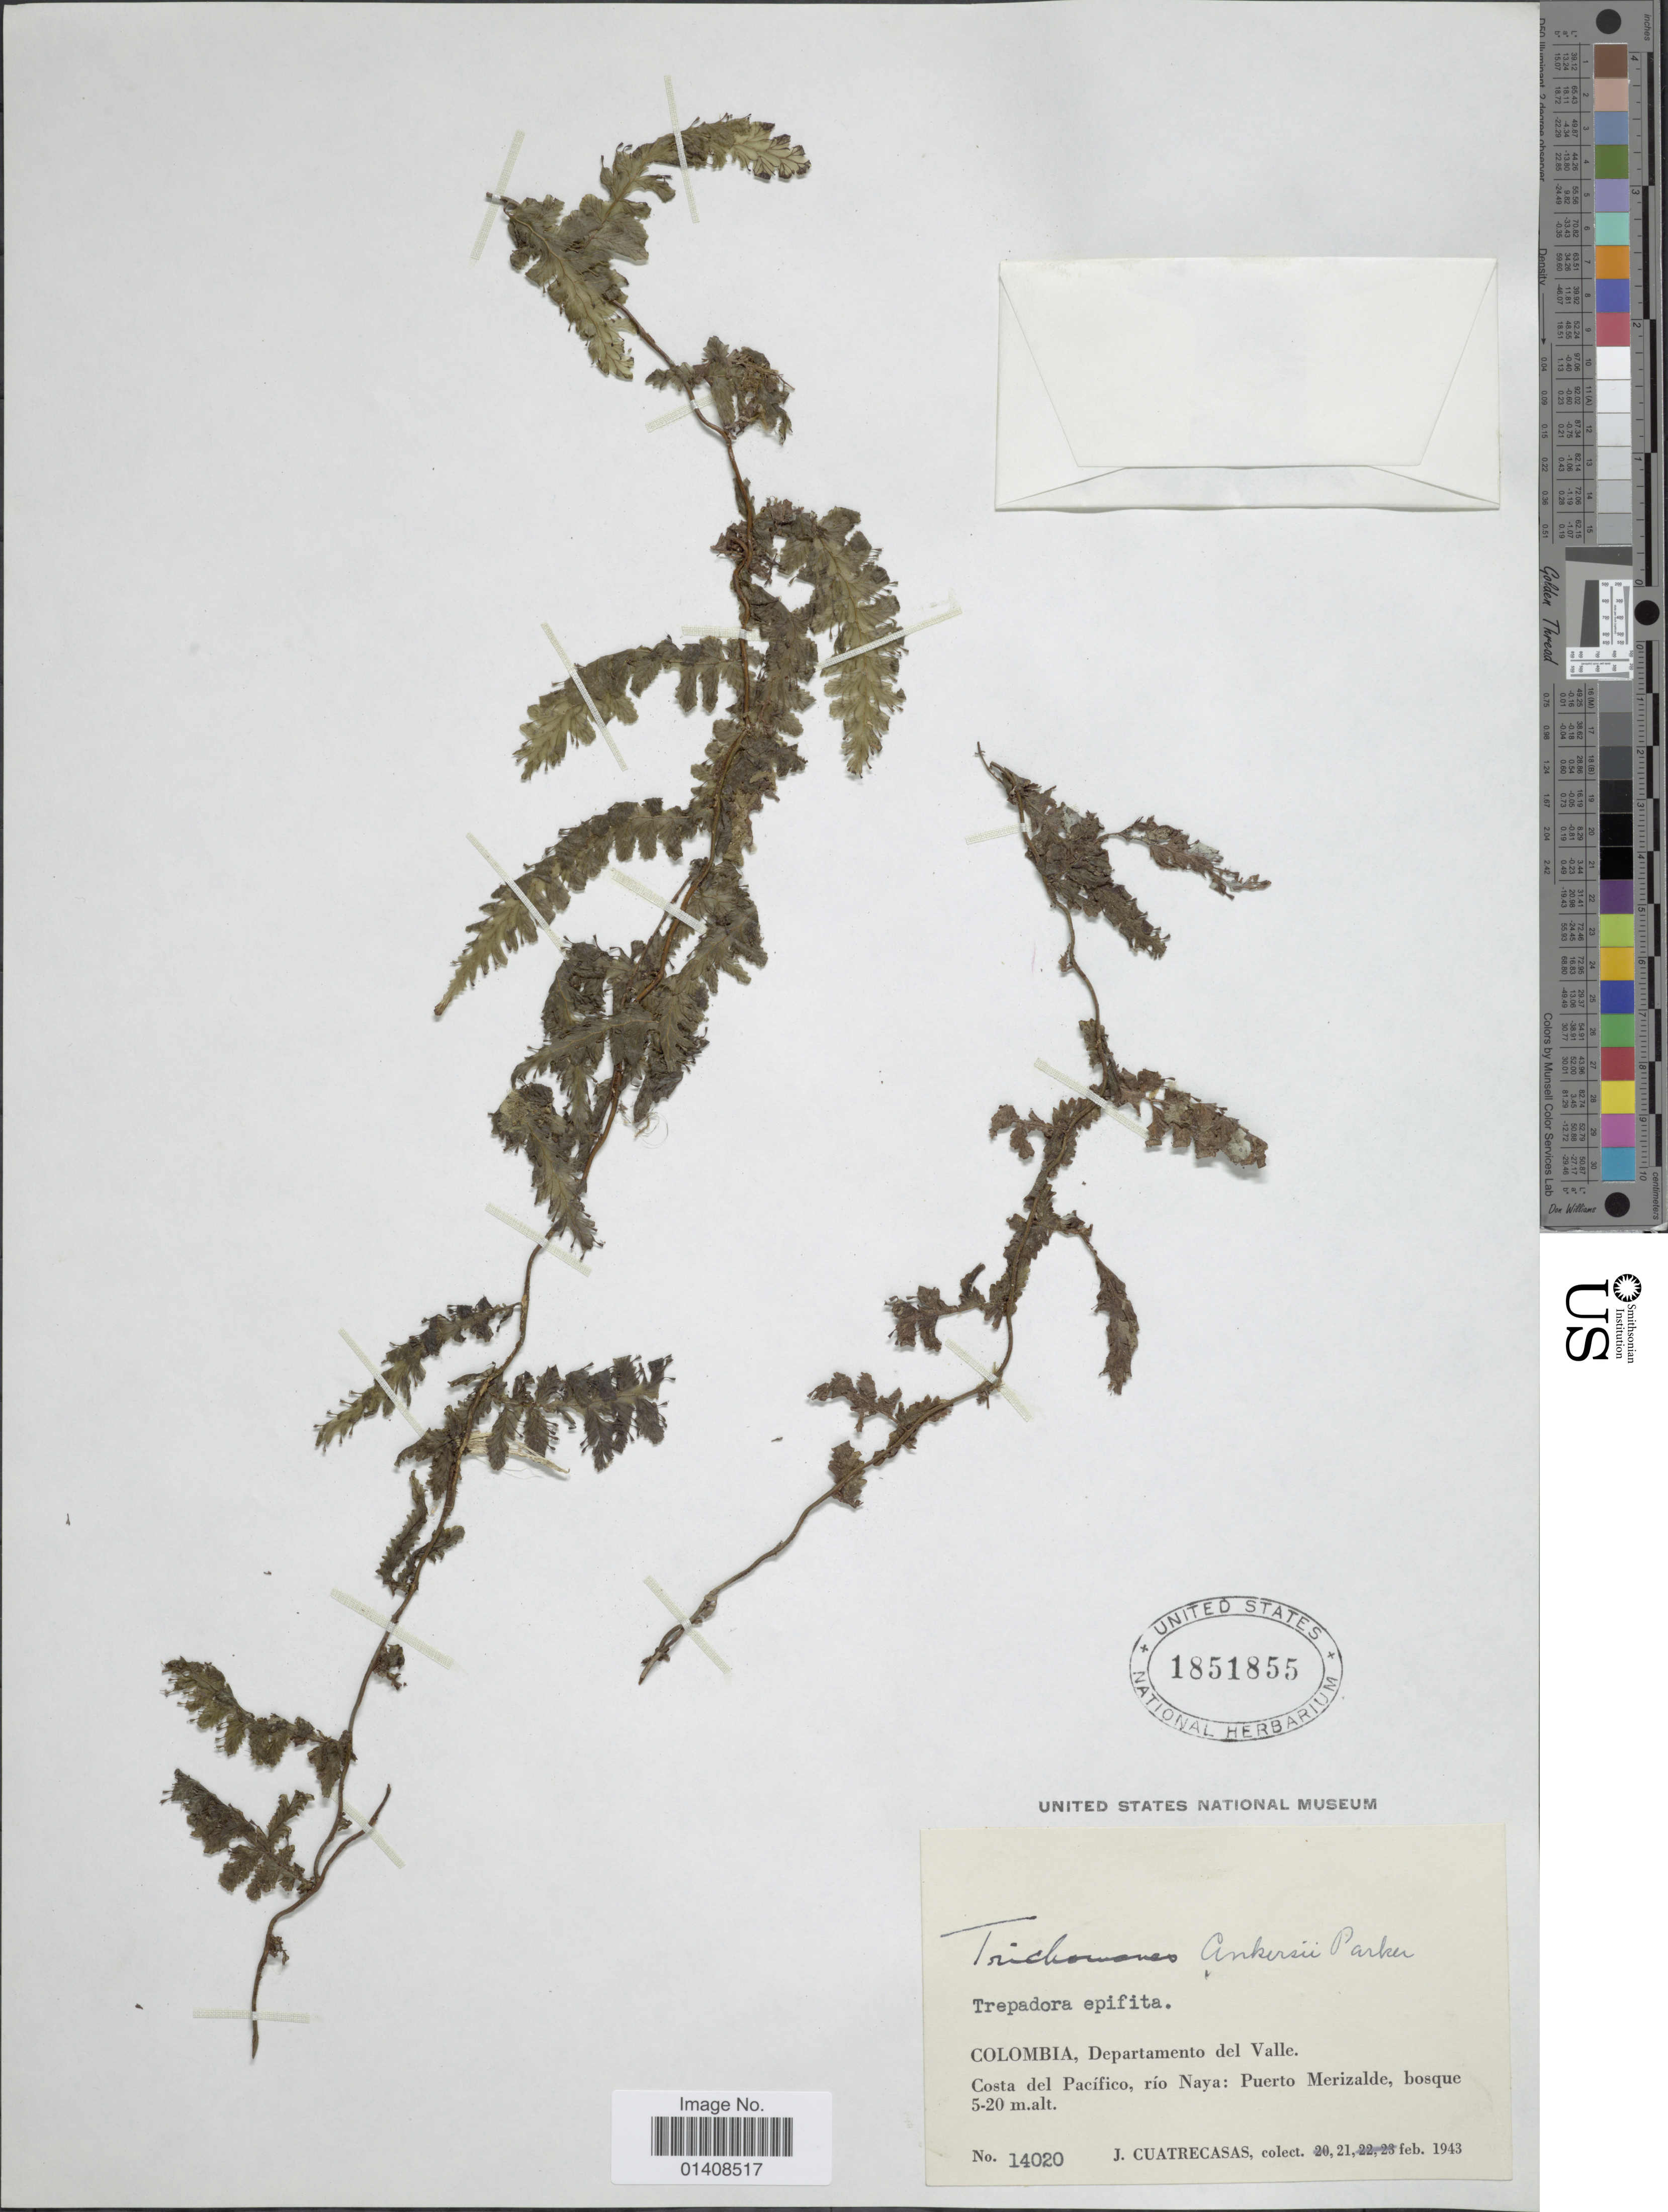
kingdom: Plantae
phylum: Tracheophyta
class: Polypodiopsida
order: Hymenophyllales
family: Hymenophyllaceae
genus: Trichomanes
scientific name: Trichomanes ankersii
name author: C. Parker ex Hook. & Grev.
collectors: J. Cuatrecasas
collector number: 14020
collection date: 1943-02-21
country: Colombia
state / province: Valle del Cauca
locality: Departamento del Valle, Costa del Pacifico, rio Nay: Puerto Merizalde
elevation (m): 5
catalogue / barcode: US 1851855